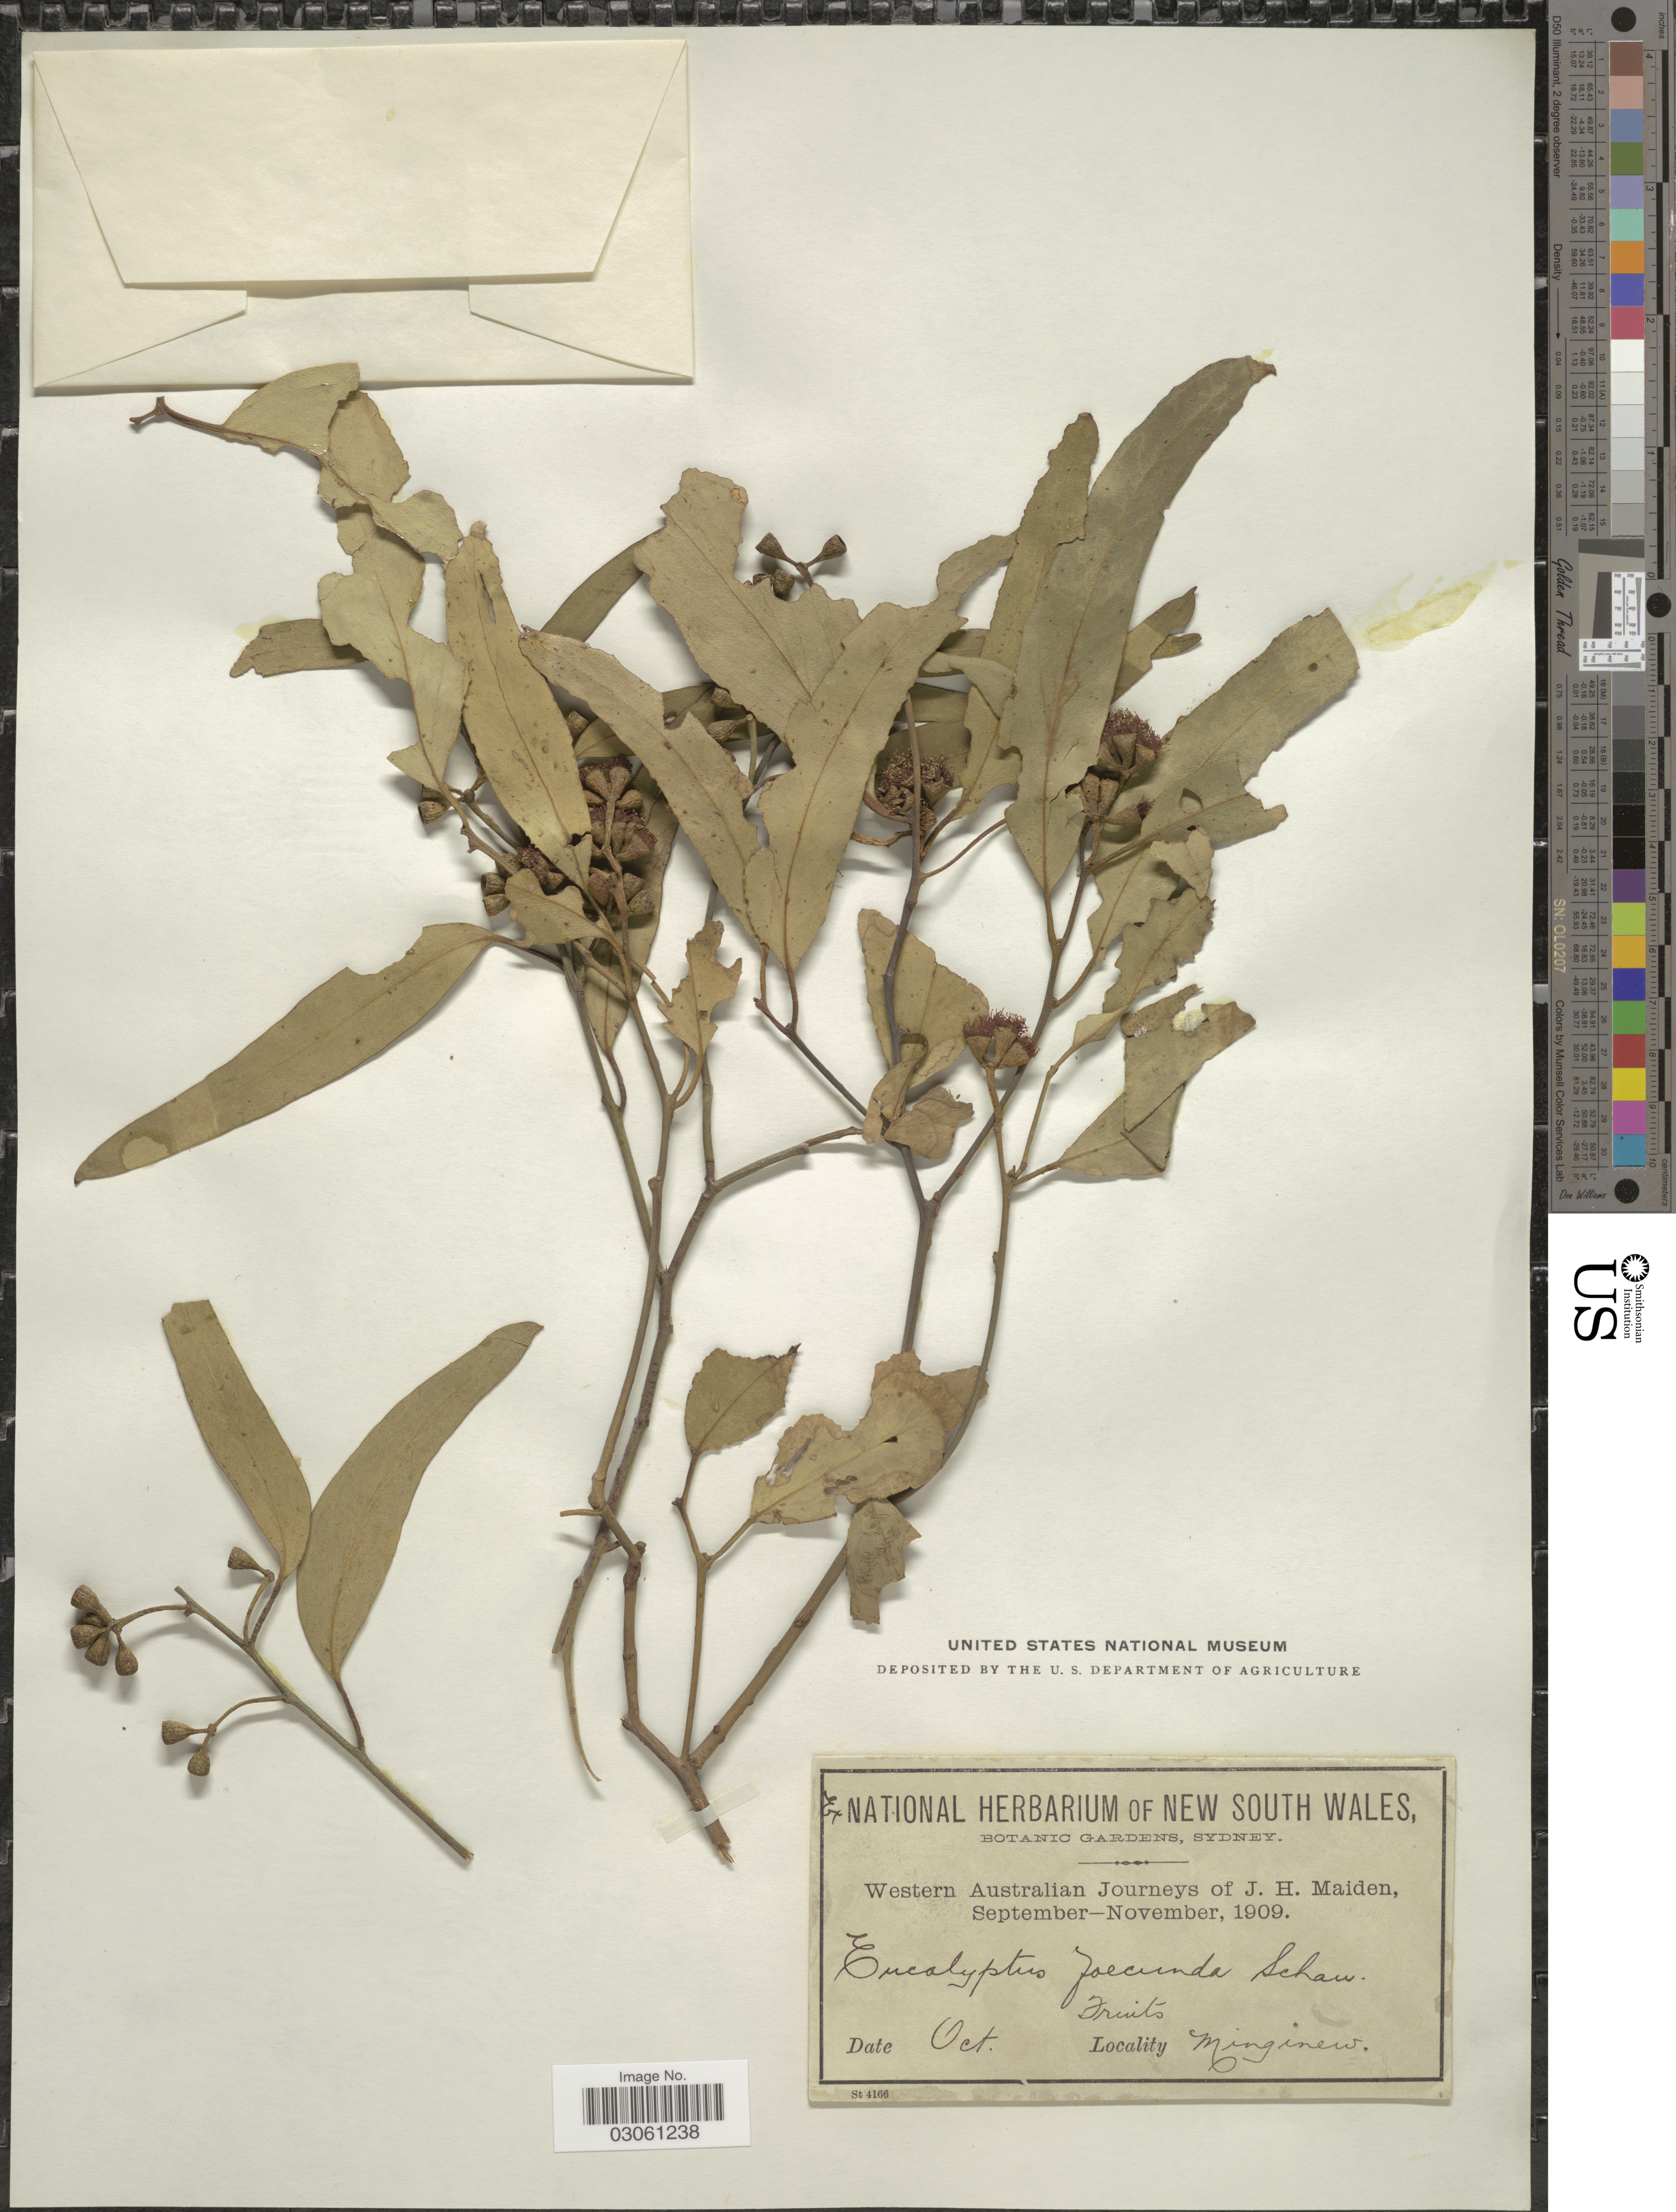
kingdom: Plantae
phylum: Tracheophyta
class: Magnoliopsida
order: Myrtales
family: Myrtaceae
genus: Eucalyptus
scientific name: Eucalyptus foecunda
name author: Schauer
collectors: J. Maiden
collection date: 1909-10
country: Australia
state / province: Western Australia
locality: Minginew.